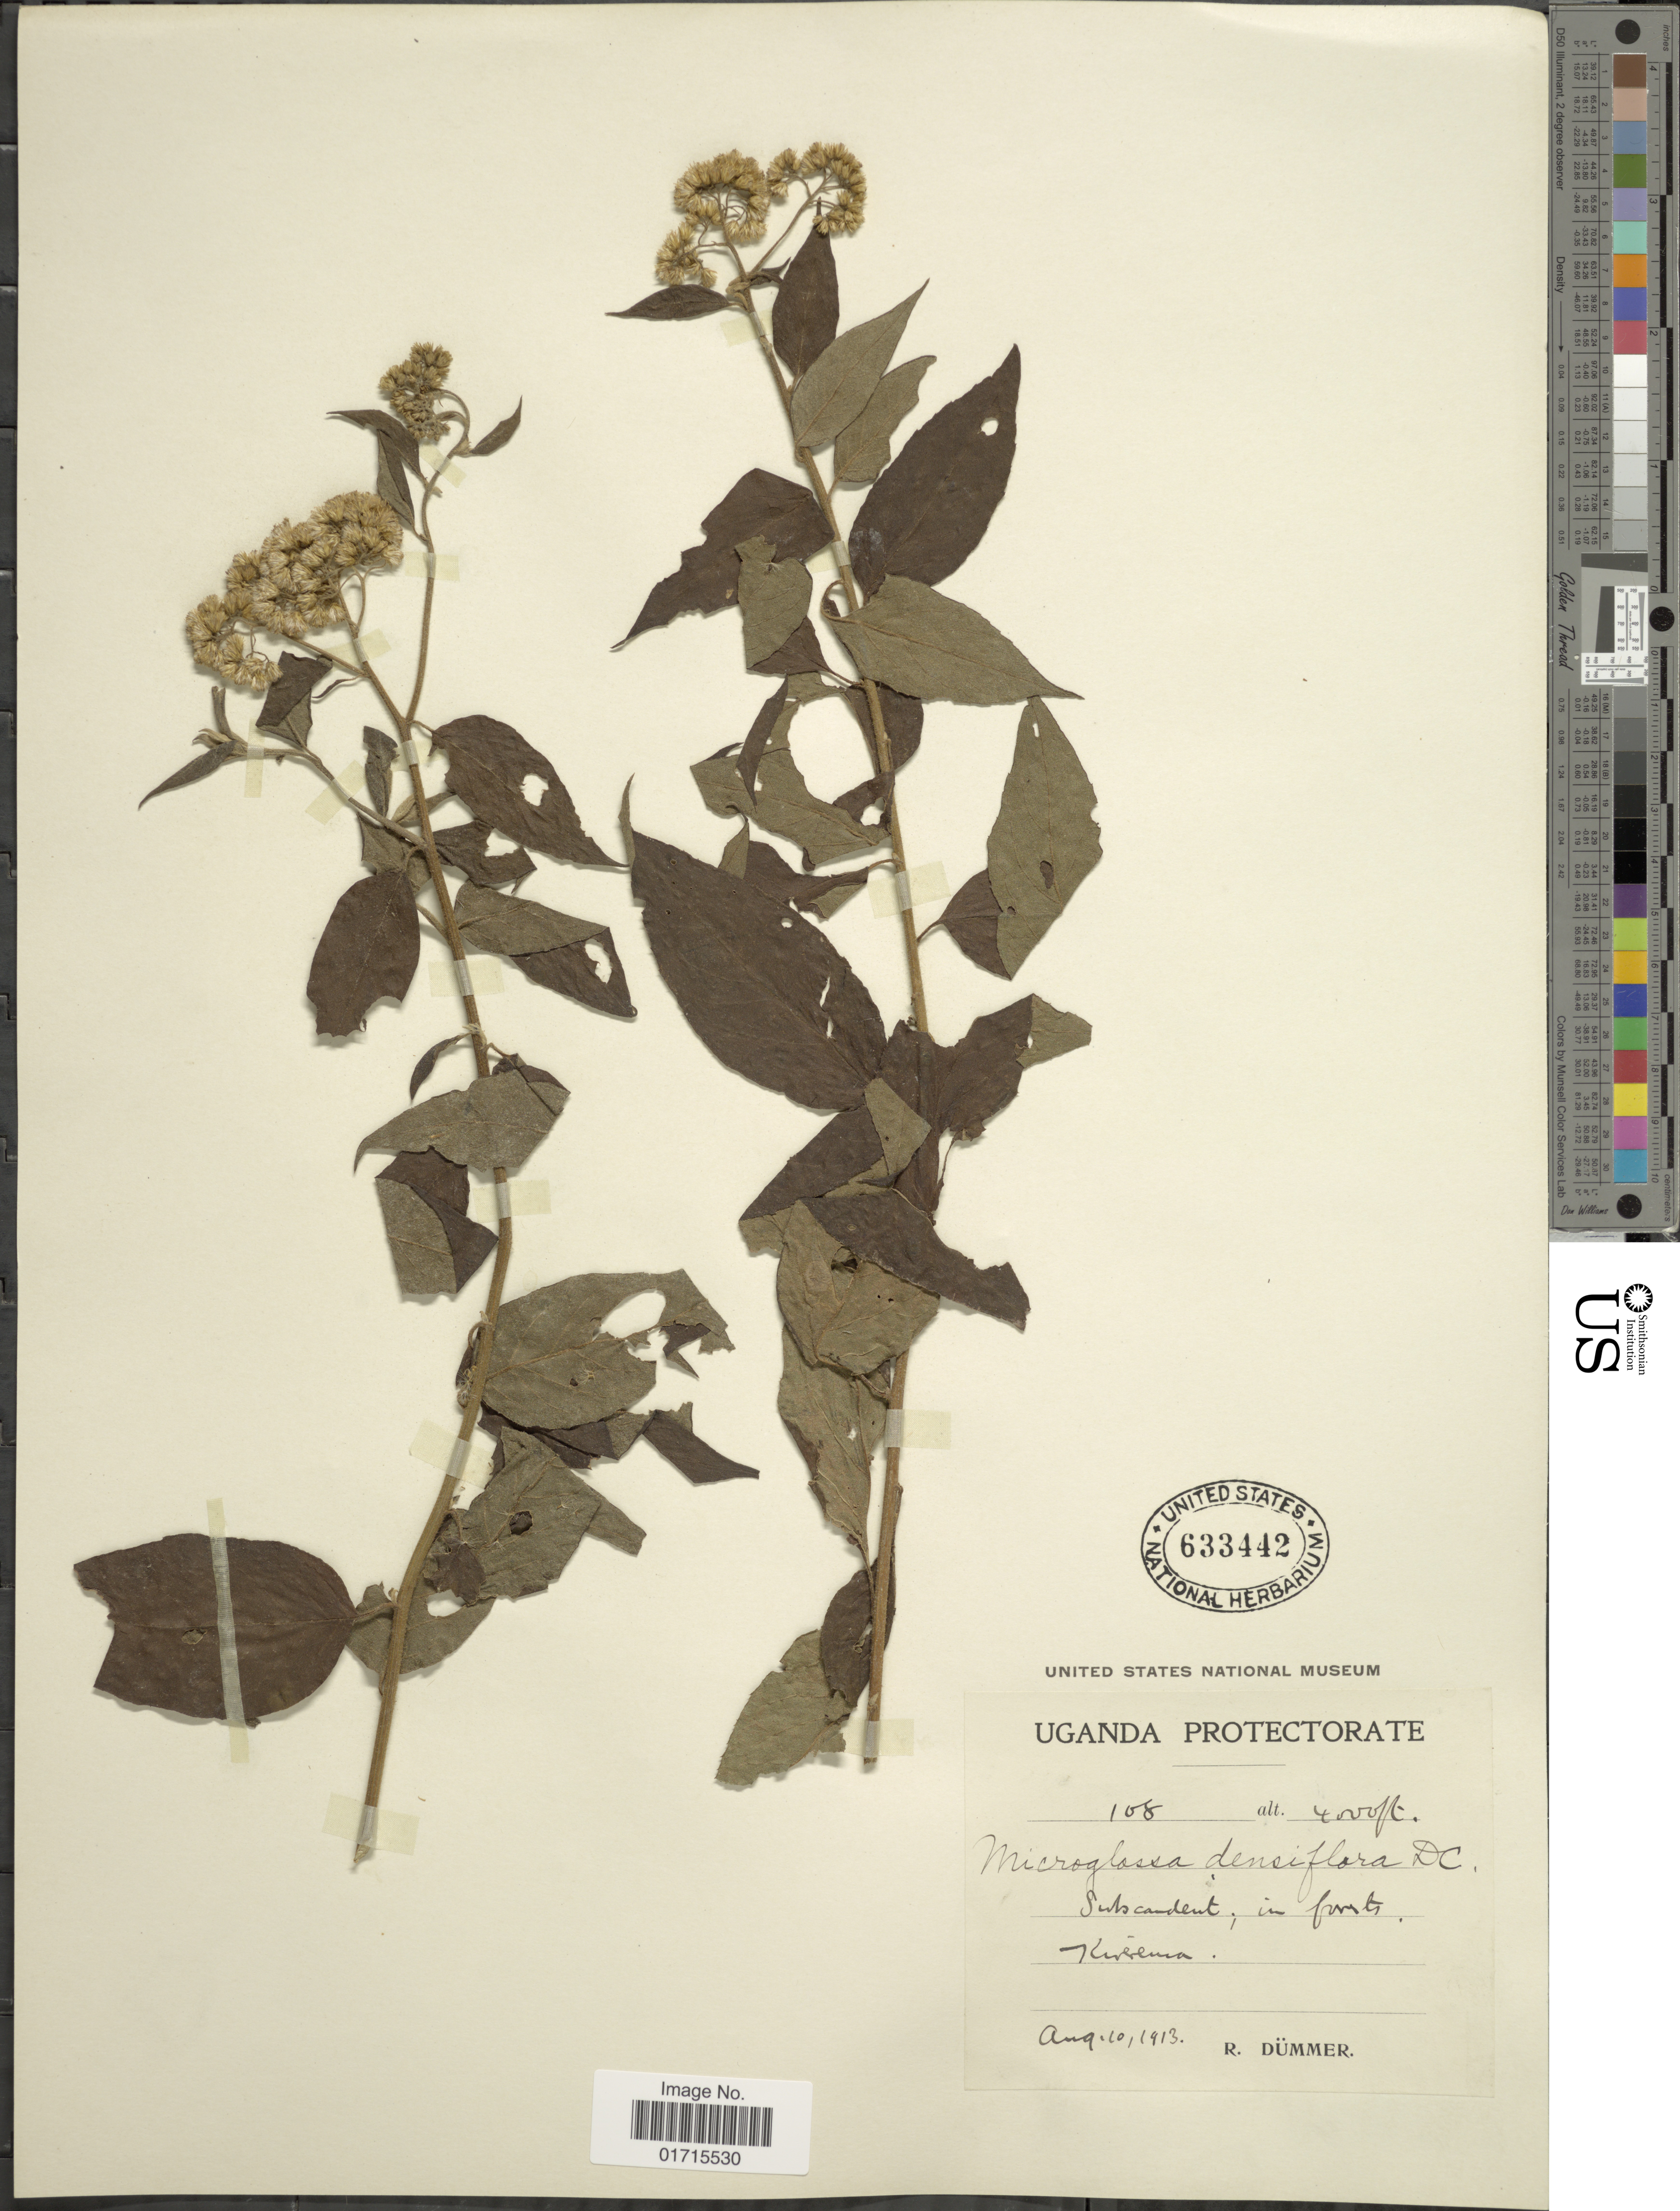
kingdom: Plantae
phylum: Tracheophyta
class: Magnoliopsida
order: Asterales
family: Asteraceae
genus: Microglossa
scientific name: Microglossa densiflora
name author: Hook. f.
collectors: R. Dümmer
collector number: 108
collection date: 1913-08-10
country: Uganda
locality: Uganda, Kirerema.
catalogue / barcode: US 633442